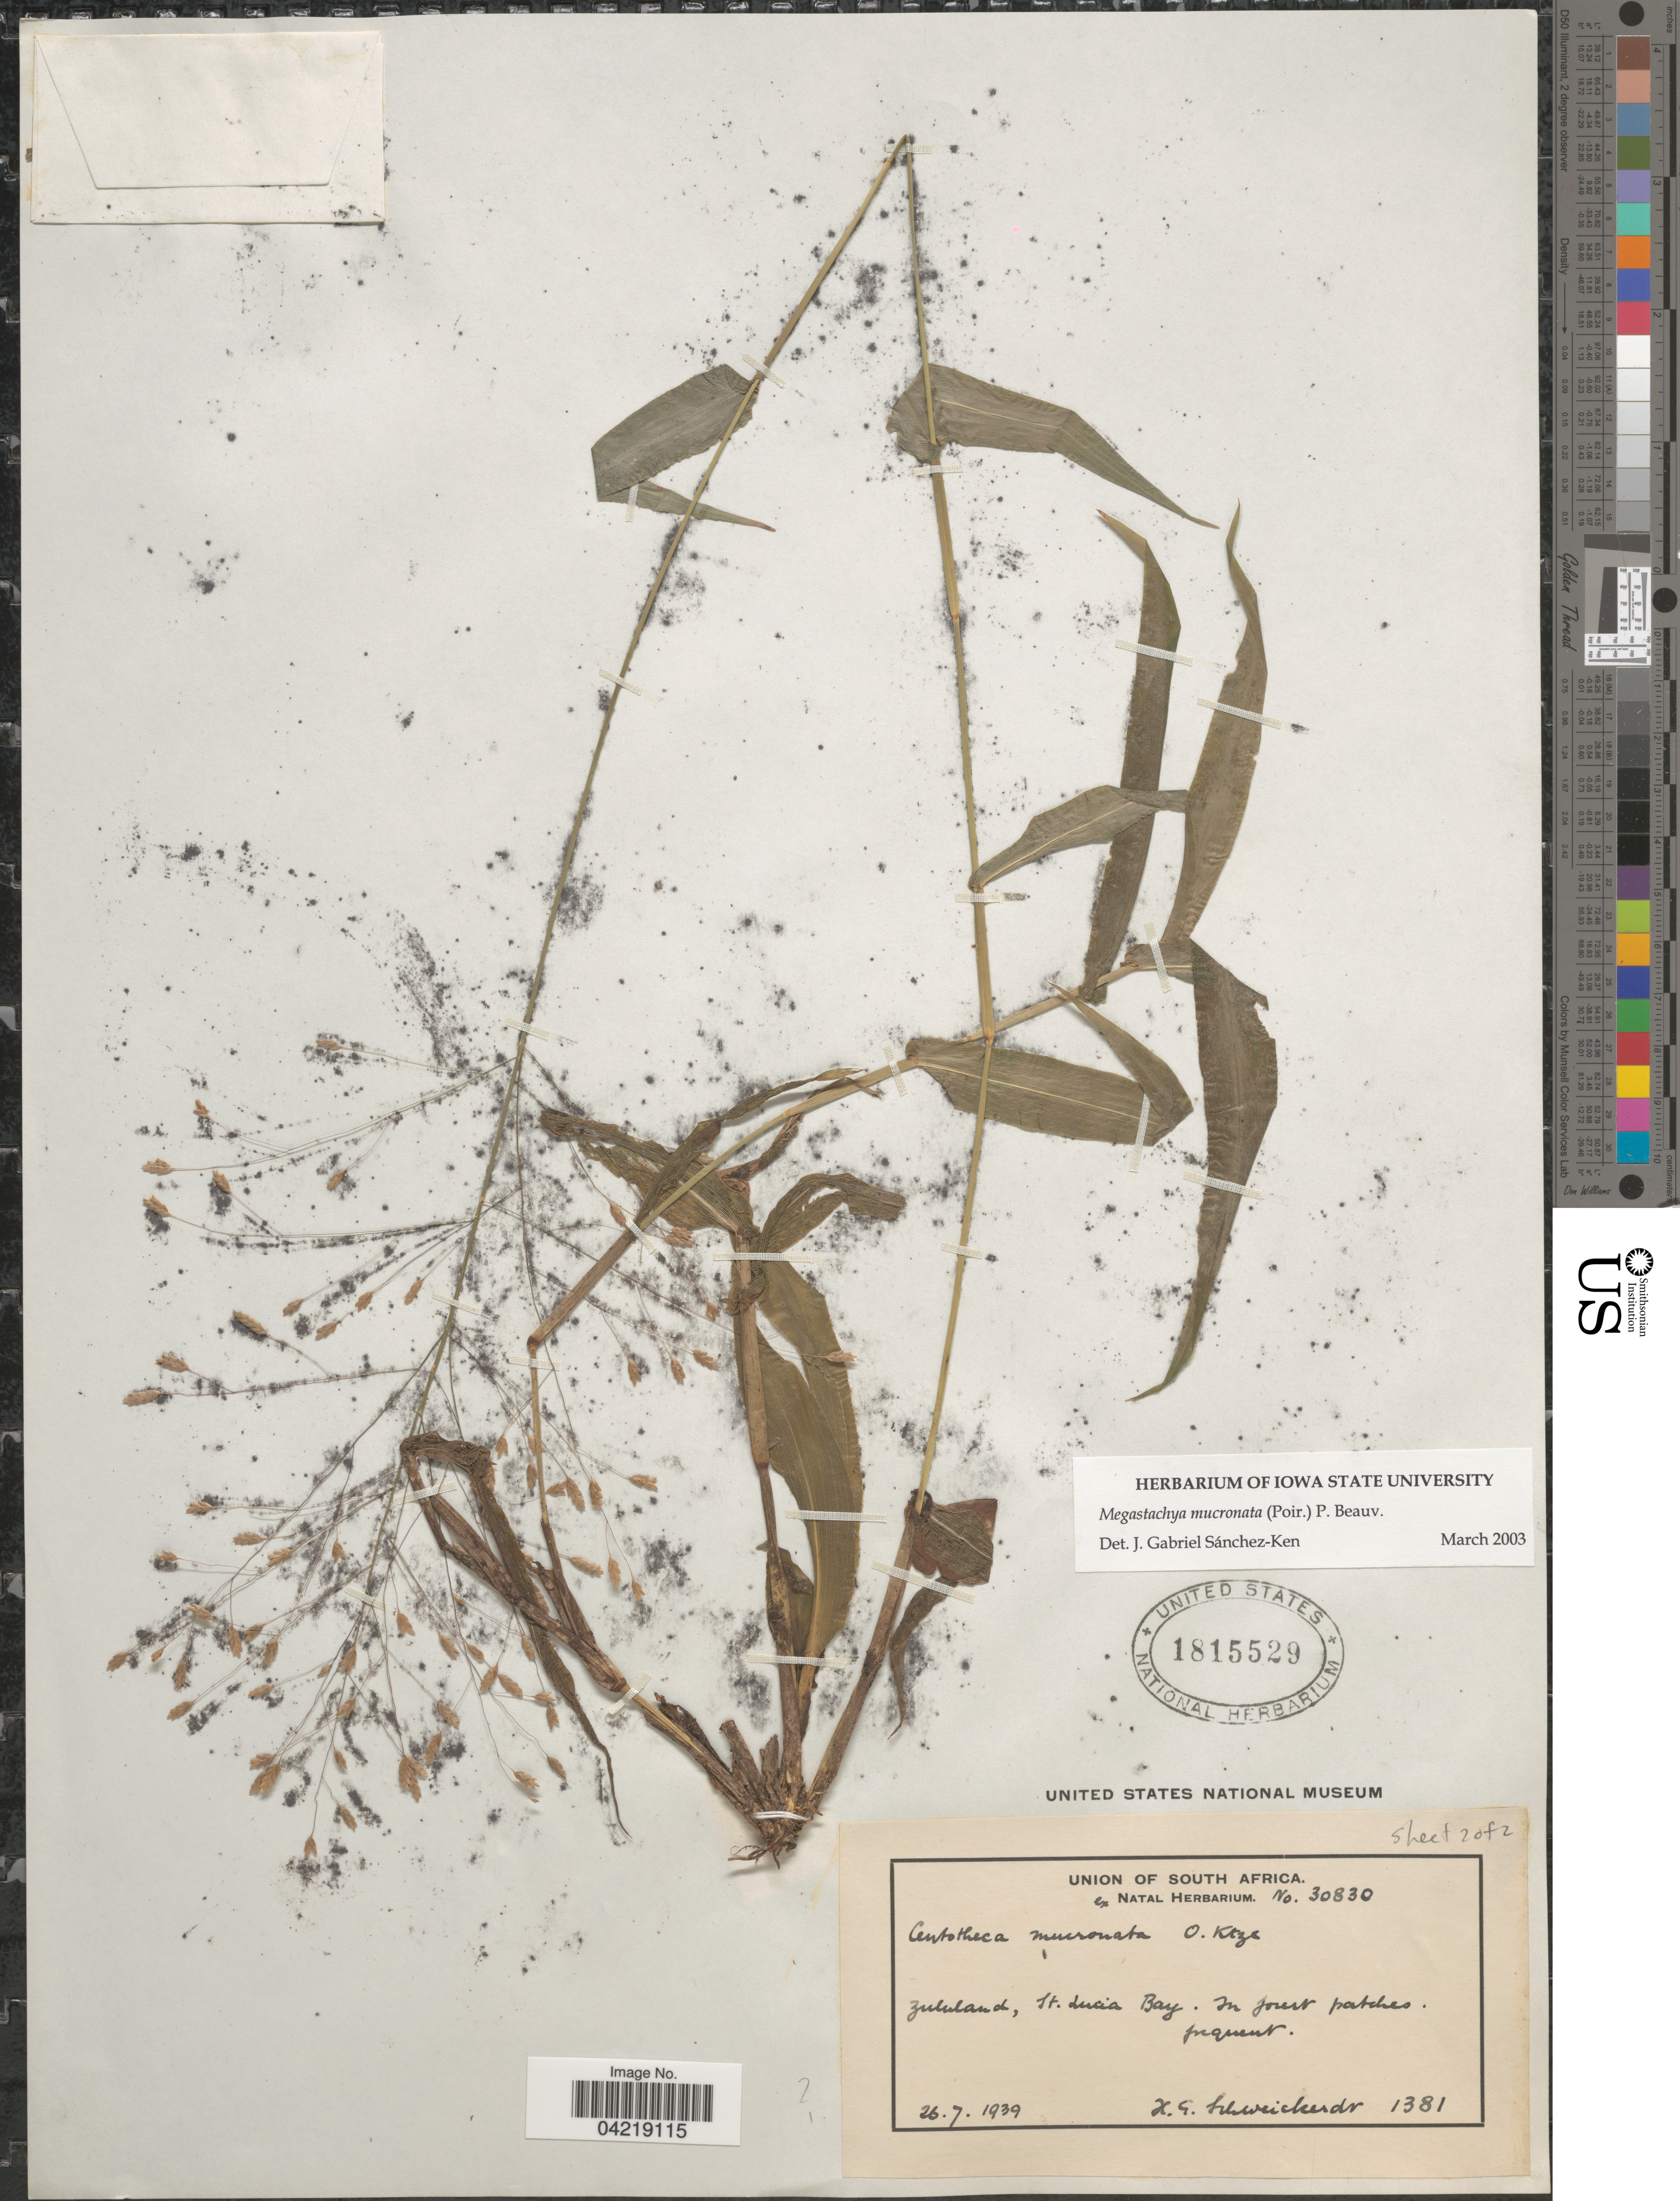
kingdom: Plantae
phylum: Tracheophyta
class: Liliopsida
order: Poales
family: Poaceae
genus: Megastachya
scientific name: Megastachya mucronata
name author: (Poir.) P. Beauv.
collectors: H. Schweickerdt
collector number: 1381/30830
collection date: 1939-07-26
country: South Africa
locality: Zululand, St. Lucia Bay. In forest patches, frequent.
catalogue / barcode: US 1815529